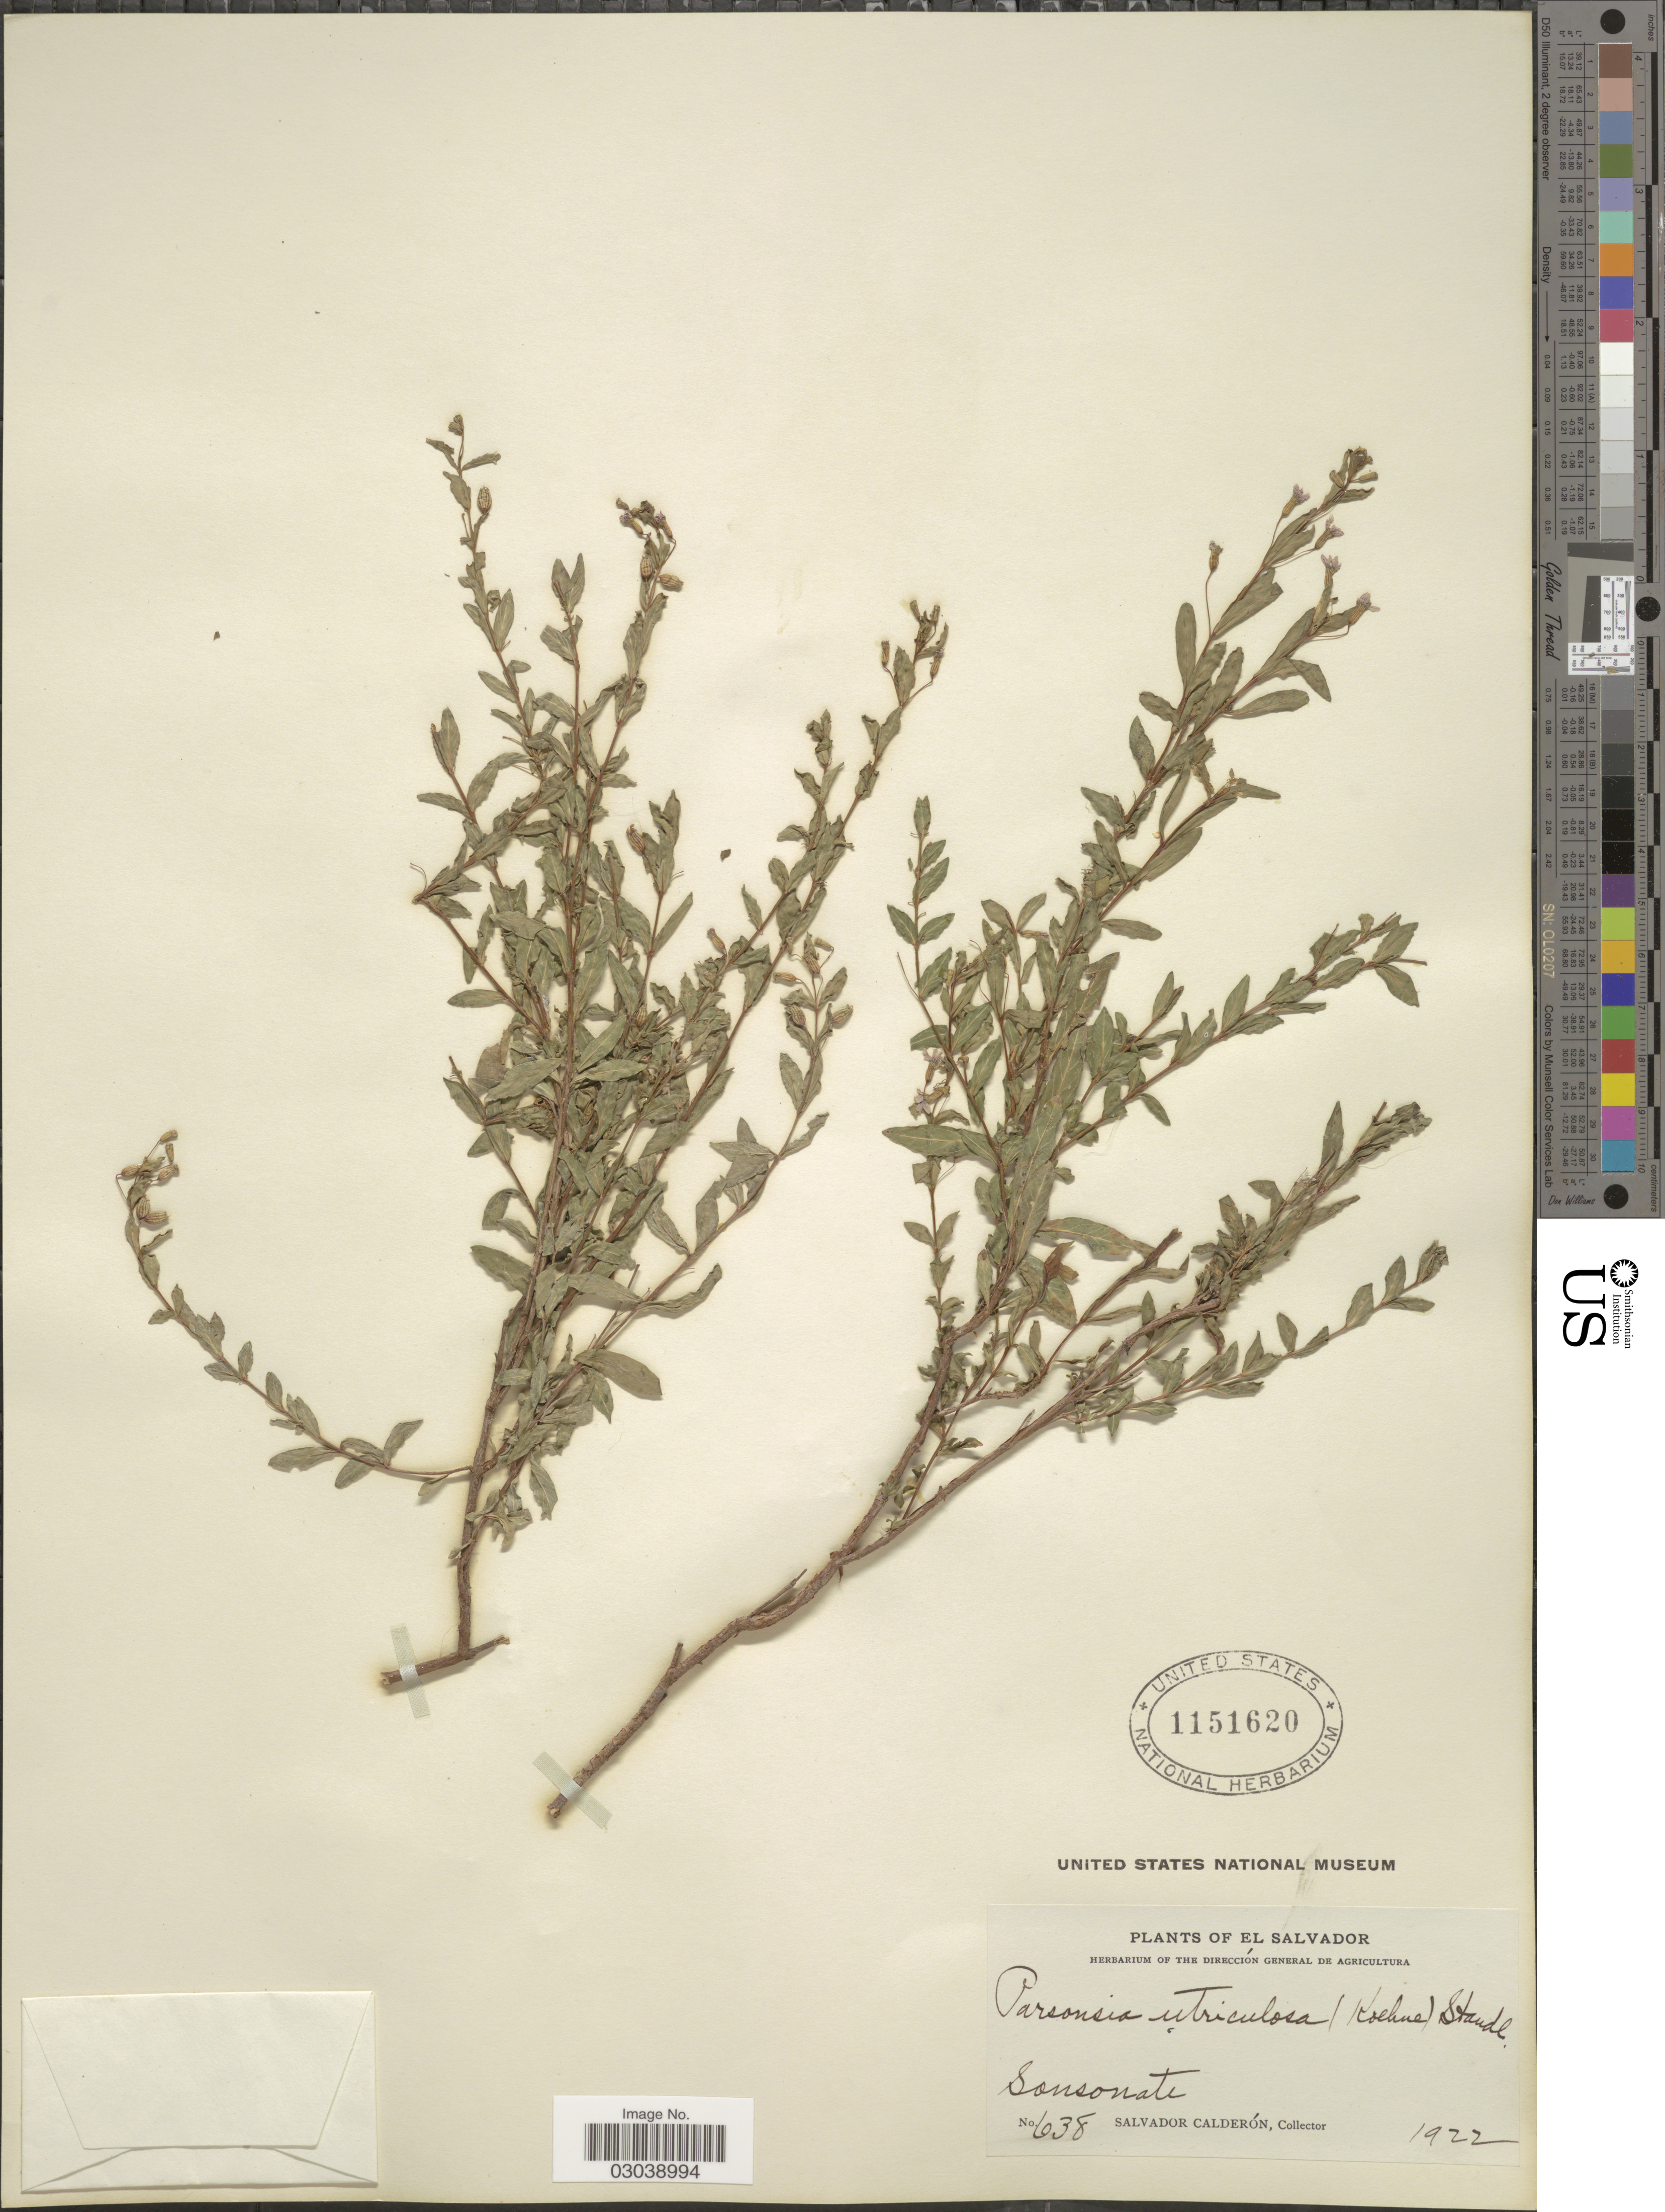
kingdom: Plantae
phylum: Tracheophyta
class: Magnoliopsida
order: Myrtales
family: Lythraceae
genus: Cuphea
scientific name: Cuphea utriculosa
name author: Koehne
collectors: S. Calderón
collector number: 638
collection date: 1922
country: El Salvador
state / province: Sonsonate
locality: Sonsonate.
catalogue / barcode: US 1151620